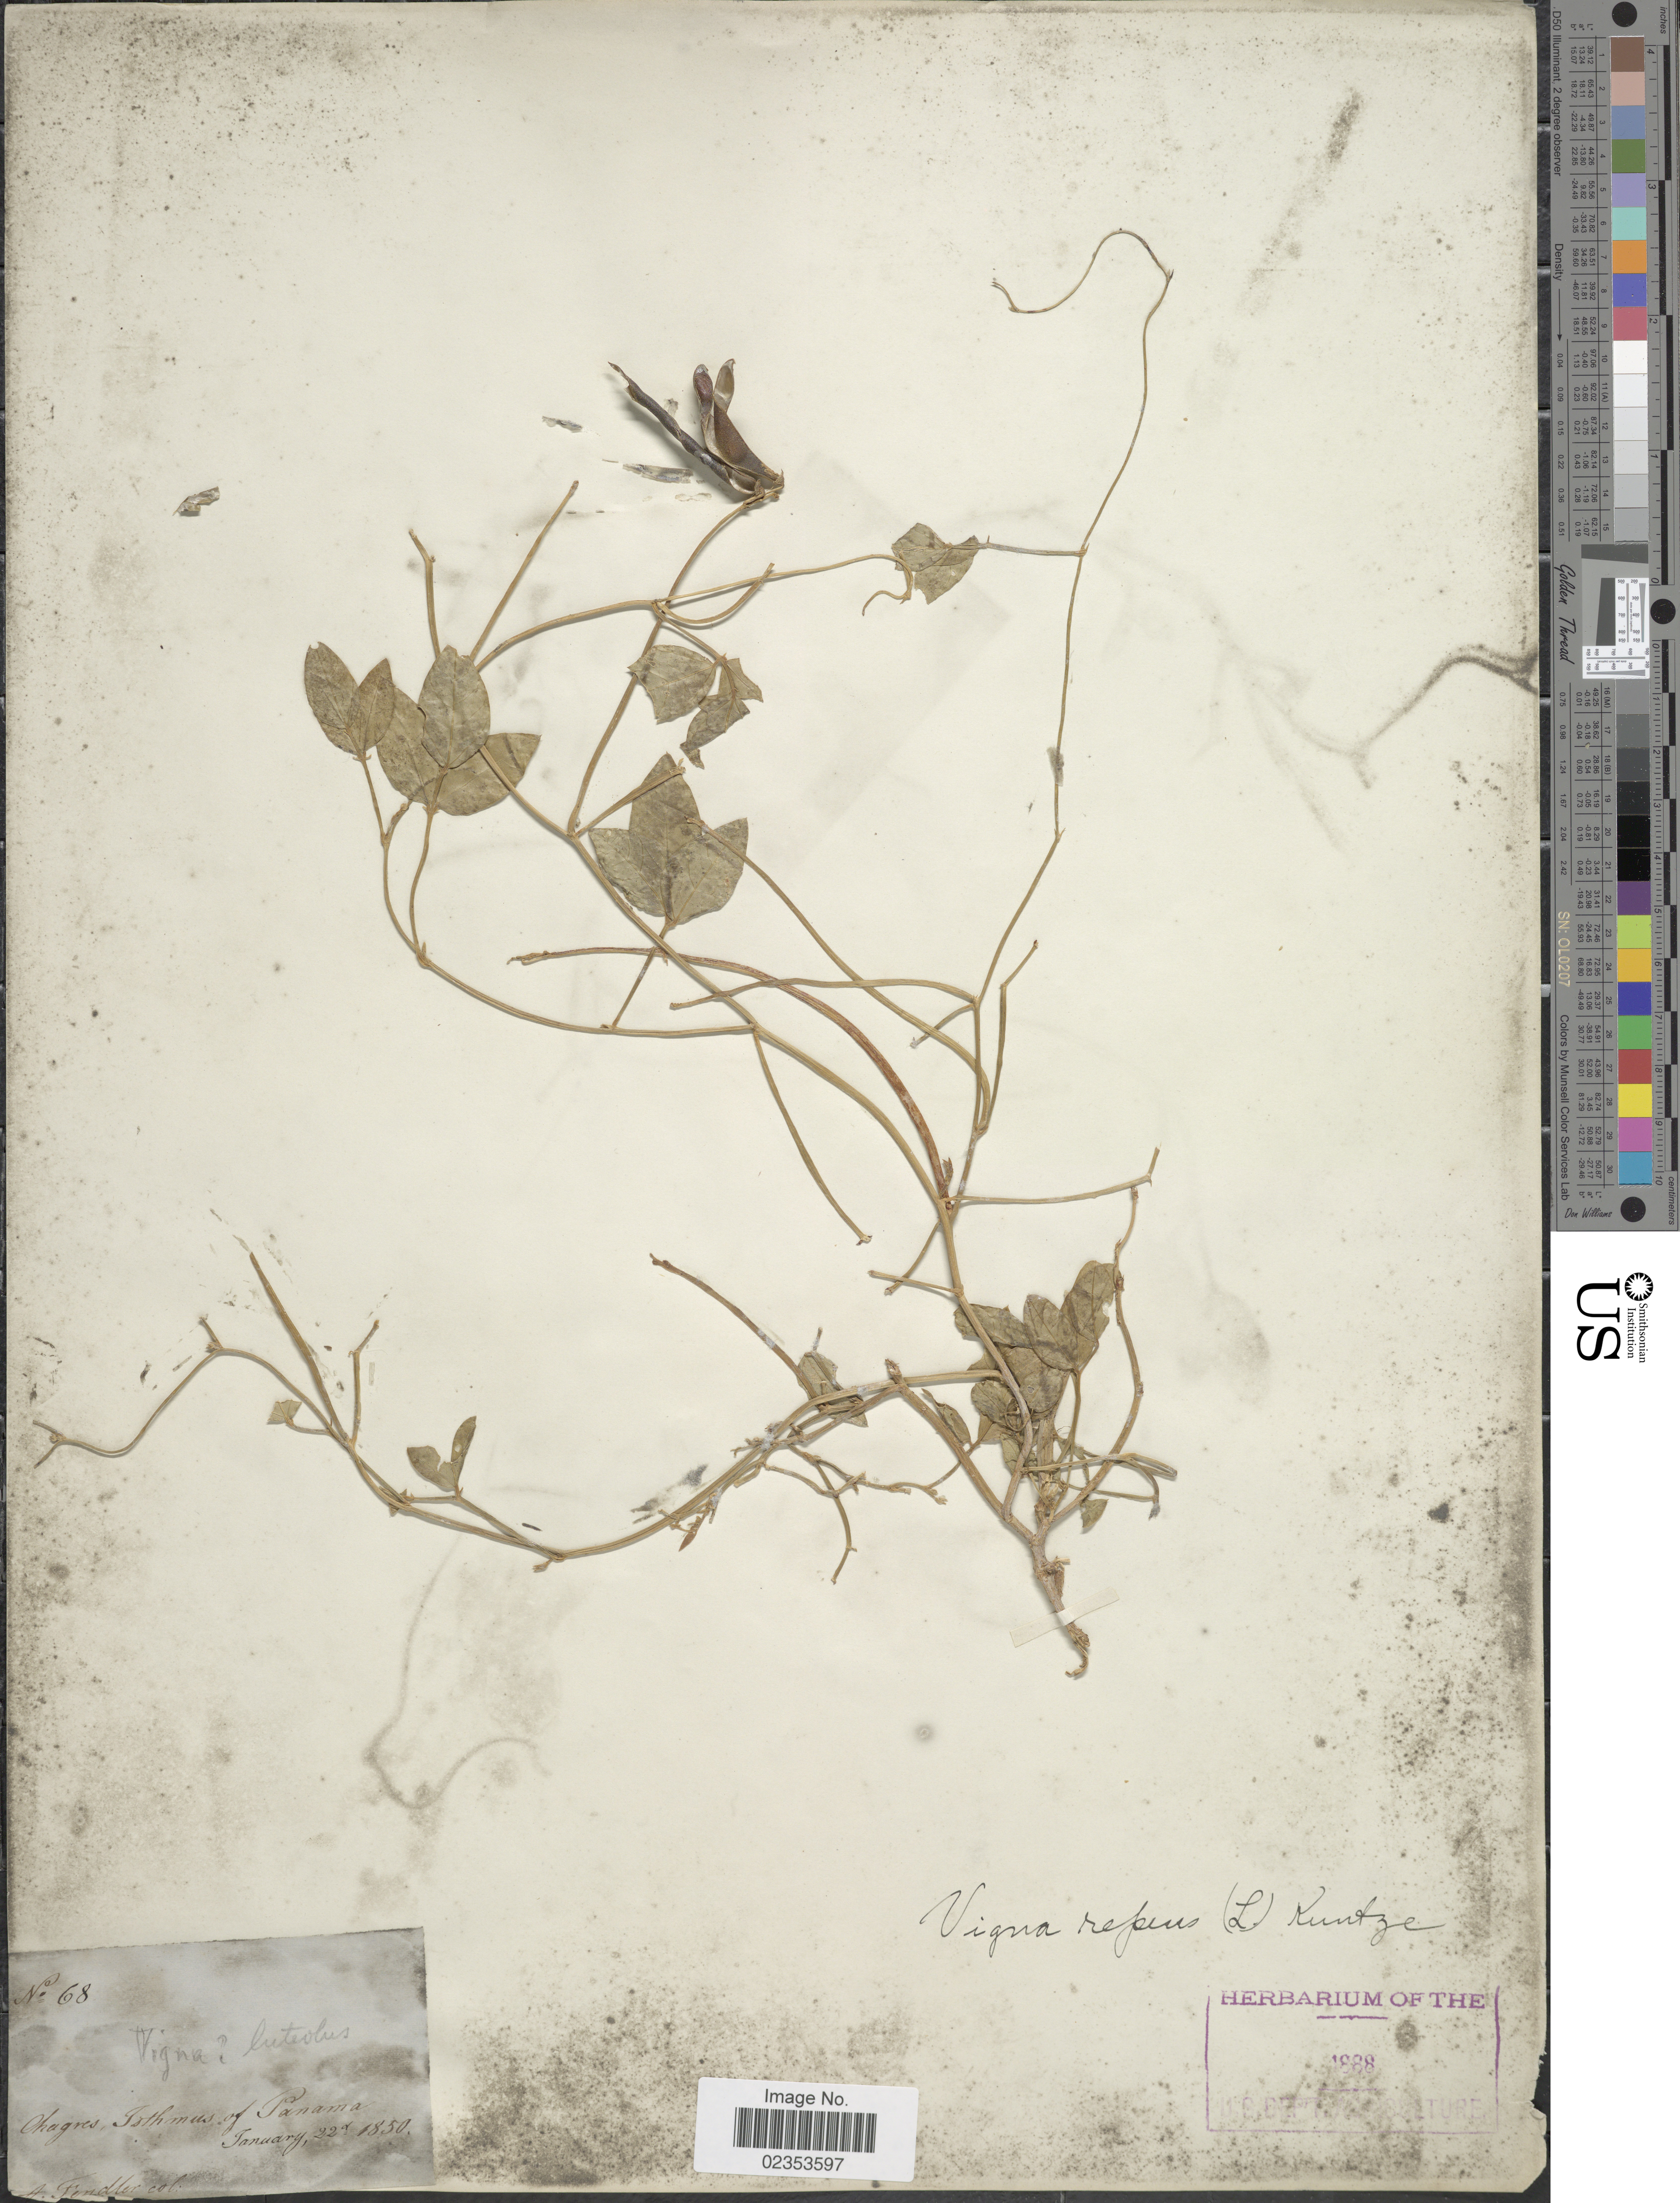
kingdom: Plantae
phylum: Tracheophyta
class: Magnoliopsida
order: Fabales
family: Fabaceae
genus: Vigna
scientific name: Vigna luteola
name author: (Jacq.) Benth.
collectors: A. Fendler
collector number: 68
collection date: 1850-01-22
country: Panama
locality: Chagres, Isthmus of Panama